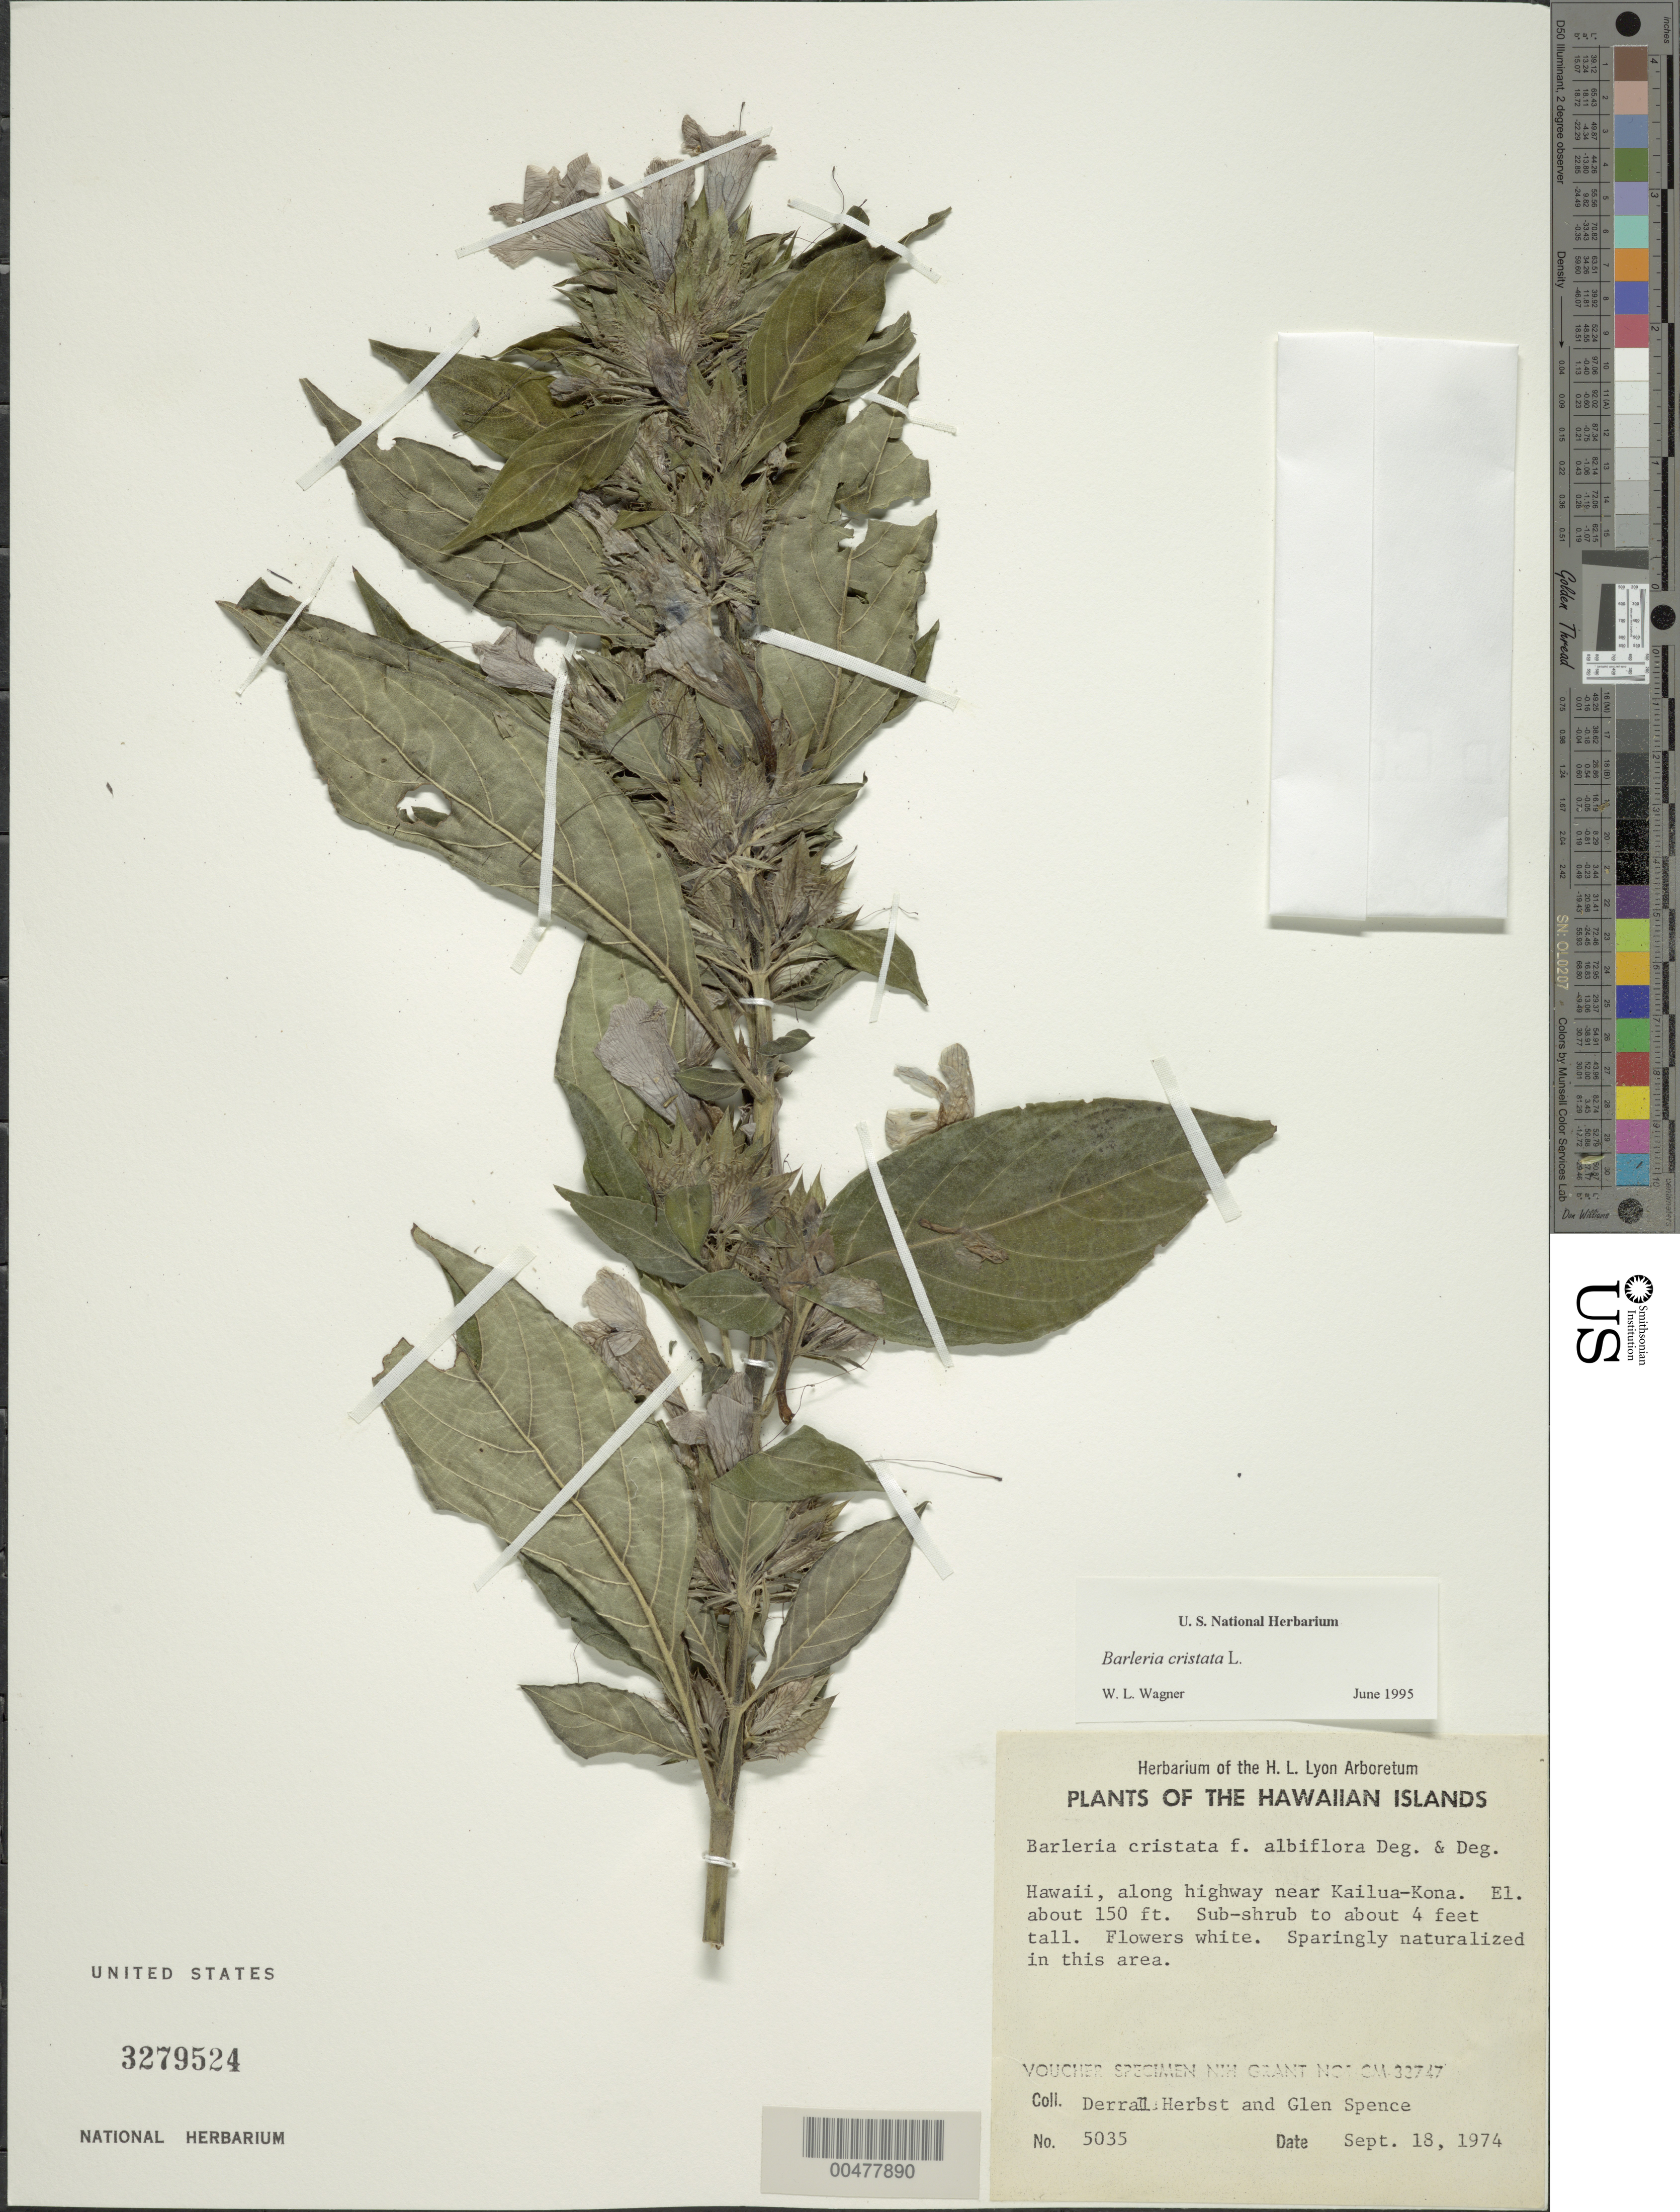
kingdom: Plantae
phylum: Tracheophyta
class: Magnoliopsida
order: Lamiales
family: Acanthaceae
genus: Barleria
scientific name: Barleria cristata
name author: L.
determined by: Wagner, W. L., (BOT), Smithsonian Institution - National Museum of Natural History (UNITED STATES)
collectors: D. R. Herbst & G. Spence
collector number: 5035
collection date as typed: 18 Sep 1974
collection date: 1974-09-18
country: United States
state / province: Hawaii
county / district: Hawaii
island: Hawaii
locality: Along hwy near Kailua-Kona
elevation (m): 46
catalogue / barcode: US 3279524